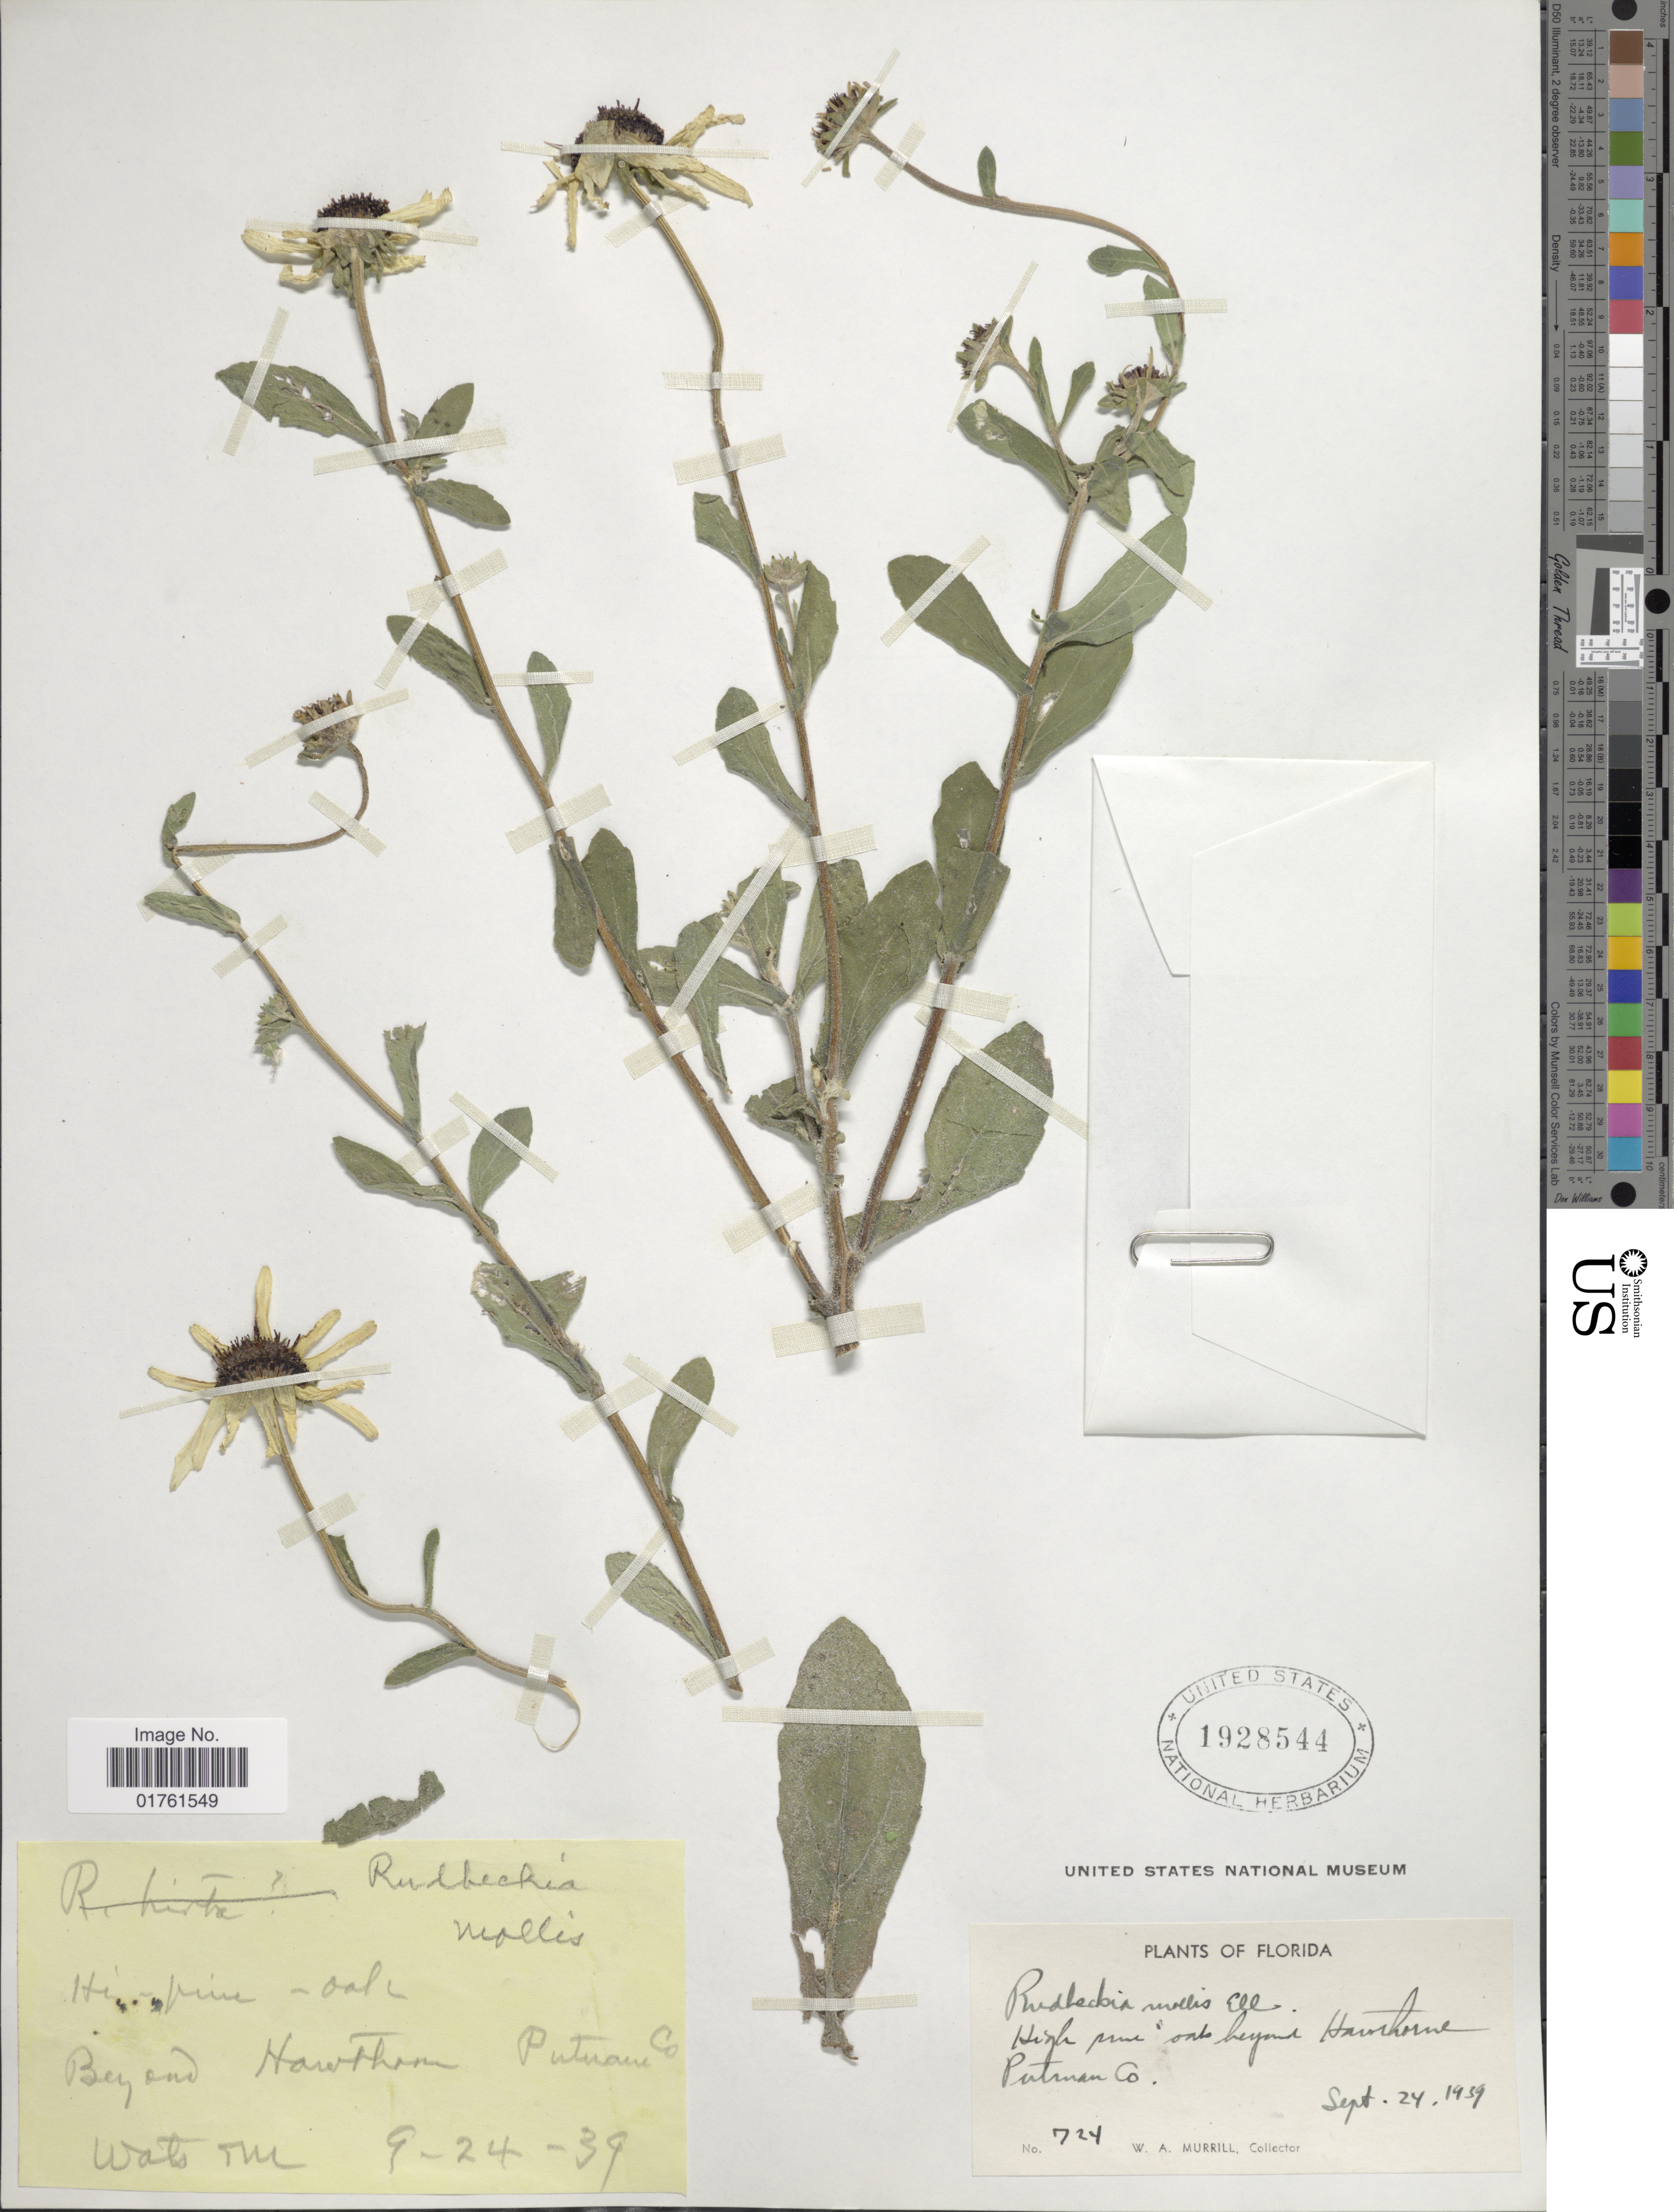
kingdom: Plantae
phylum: Tracheophyta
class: Magnoliopsida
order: Asterales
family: Asteraceae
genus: Rudbeckia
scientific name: Rudbeckia mollis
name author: Elliott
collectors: W. A. Murrill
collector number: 724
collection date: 1959-09-24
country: United States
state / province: Florida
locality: Beyond Howthorne, Putman Co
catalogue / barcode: US 1928544